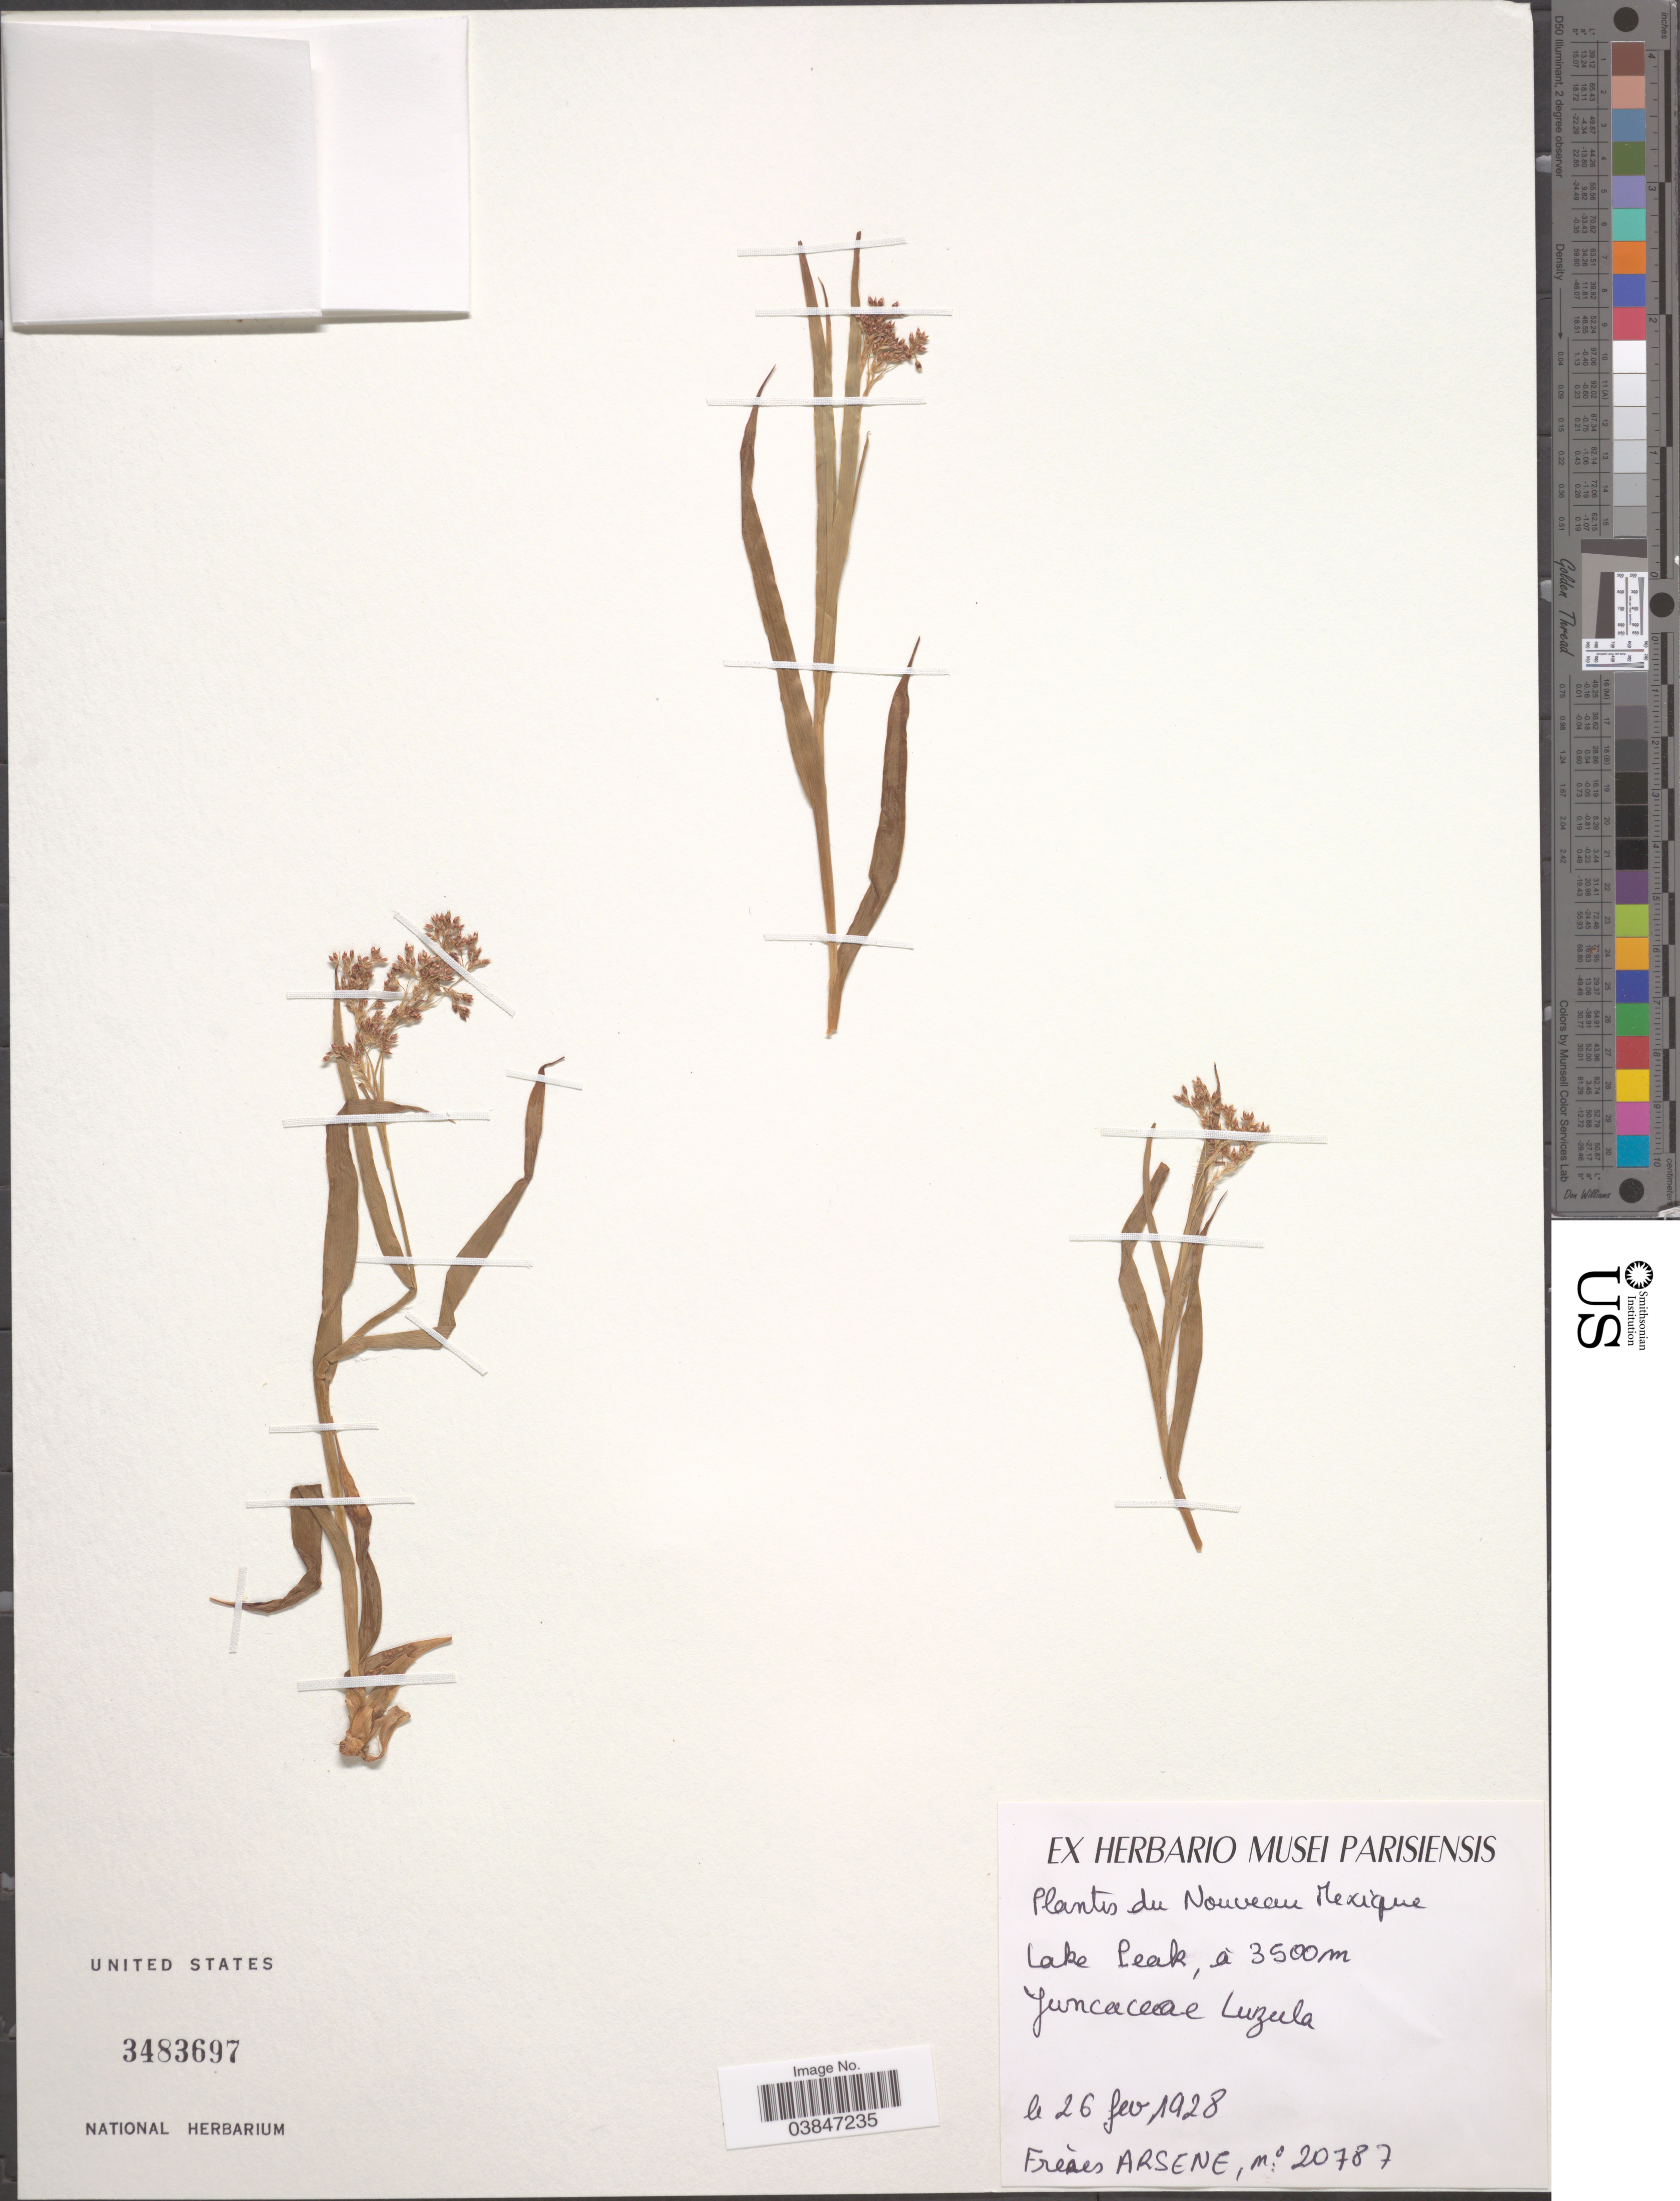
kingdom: Plantae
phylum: Tracheophyta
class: Liliopsida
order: Poales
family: Juncaceae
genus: Luzula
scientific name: Luzula sp.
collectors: F. Arsène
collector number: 20787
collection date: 1928-02-26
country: United States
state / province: New Mexico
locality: Nouveau Mexique. Lake Peak.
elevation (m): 3500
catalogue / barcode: US 3483697